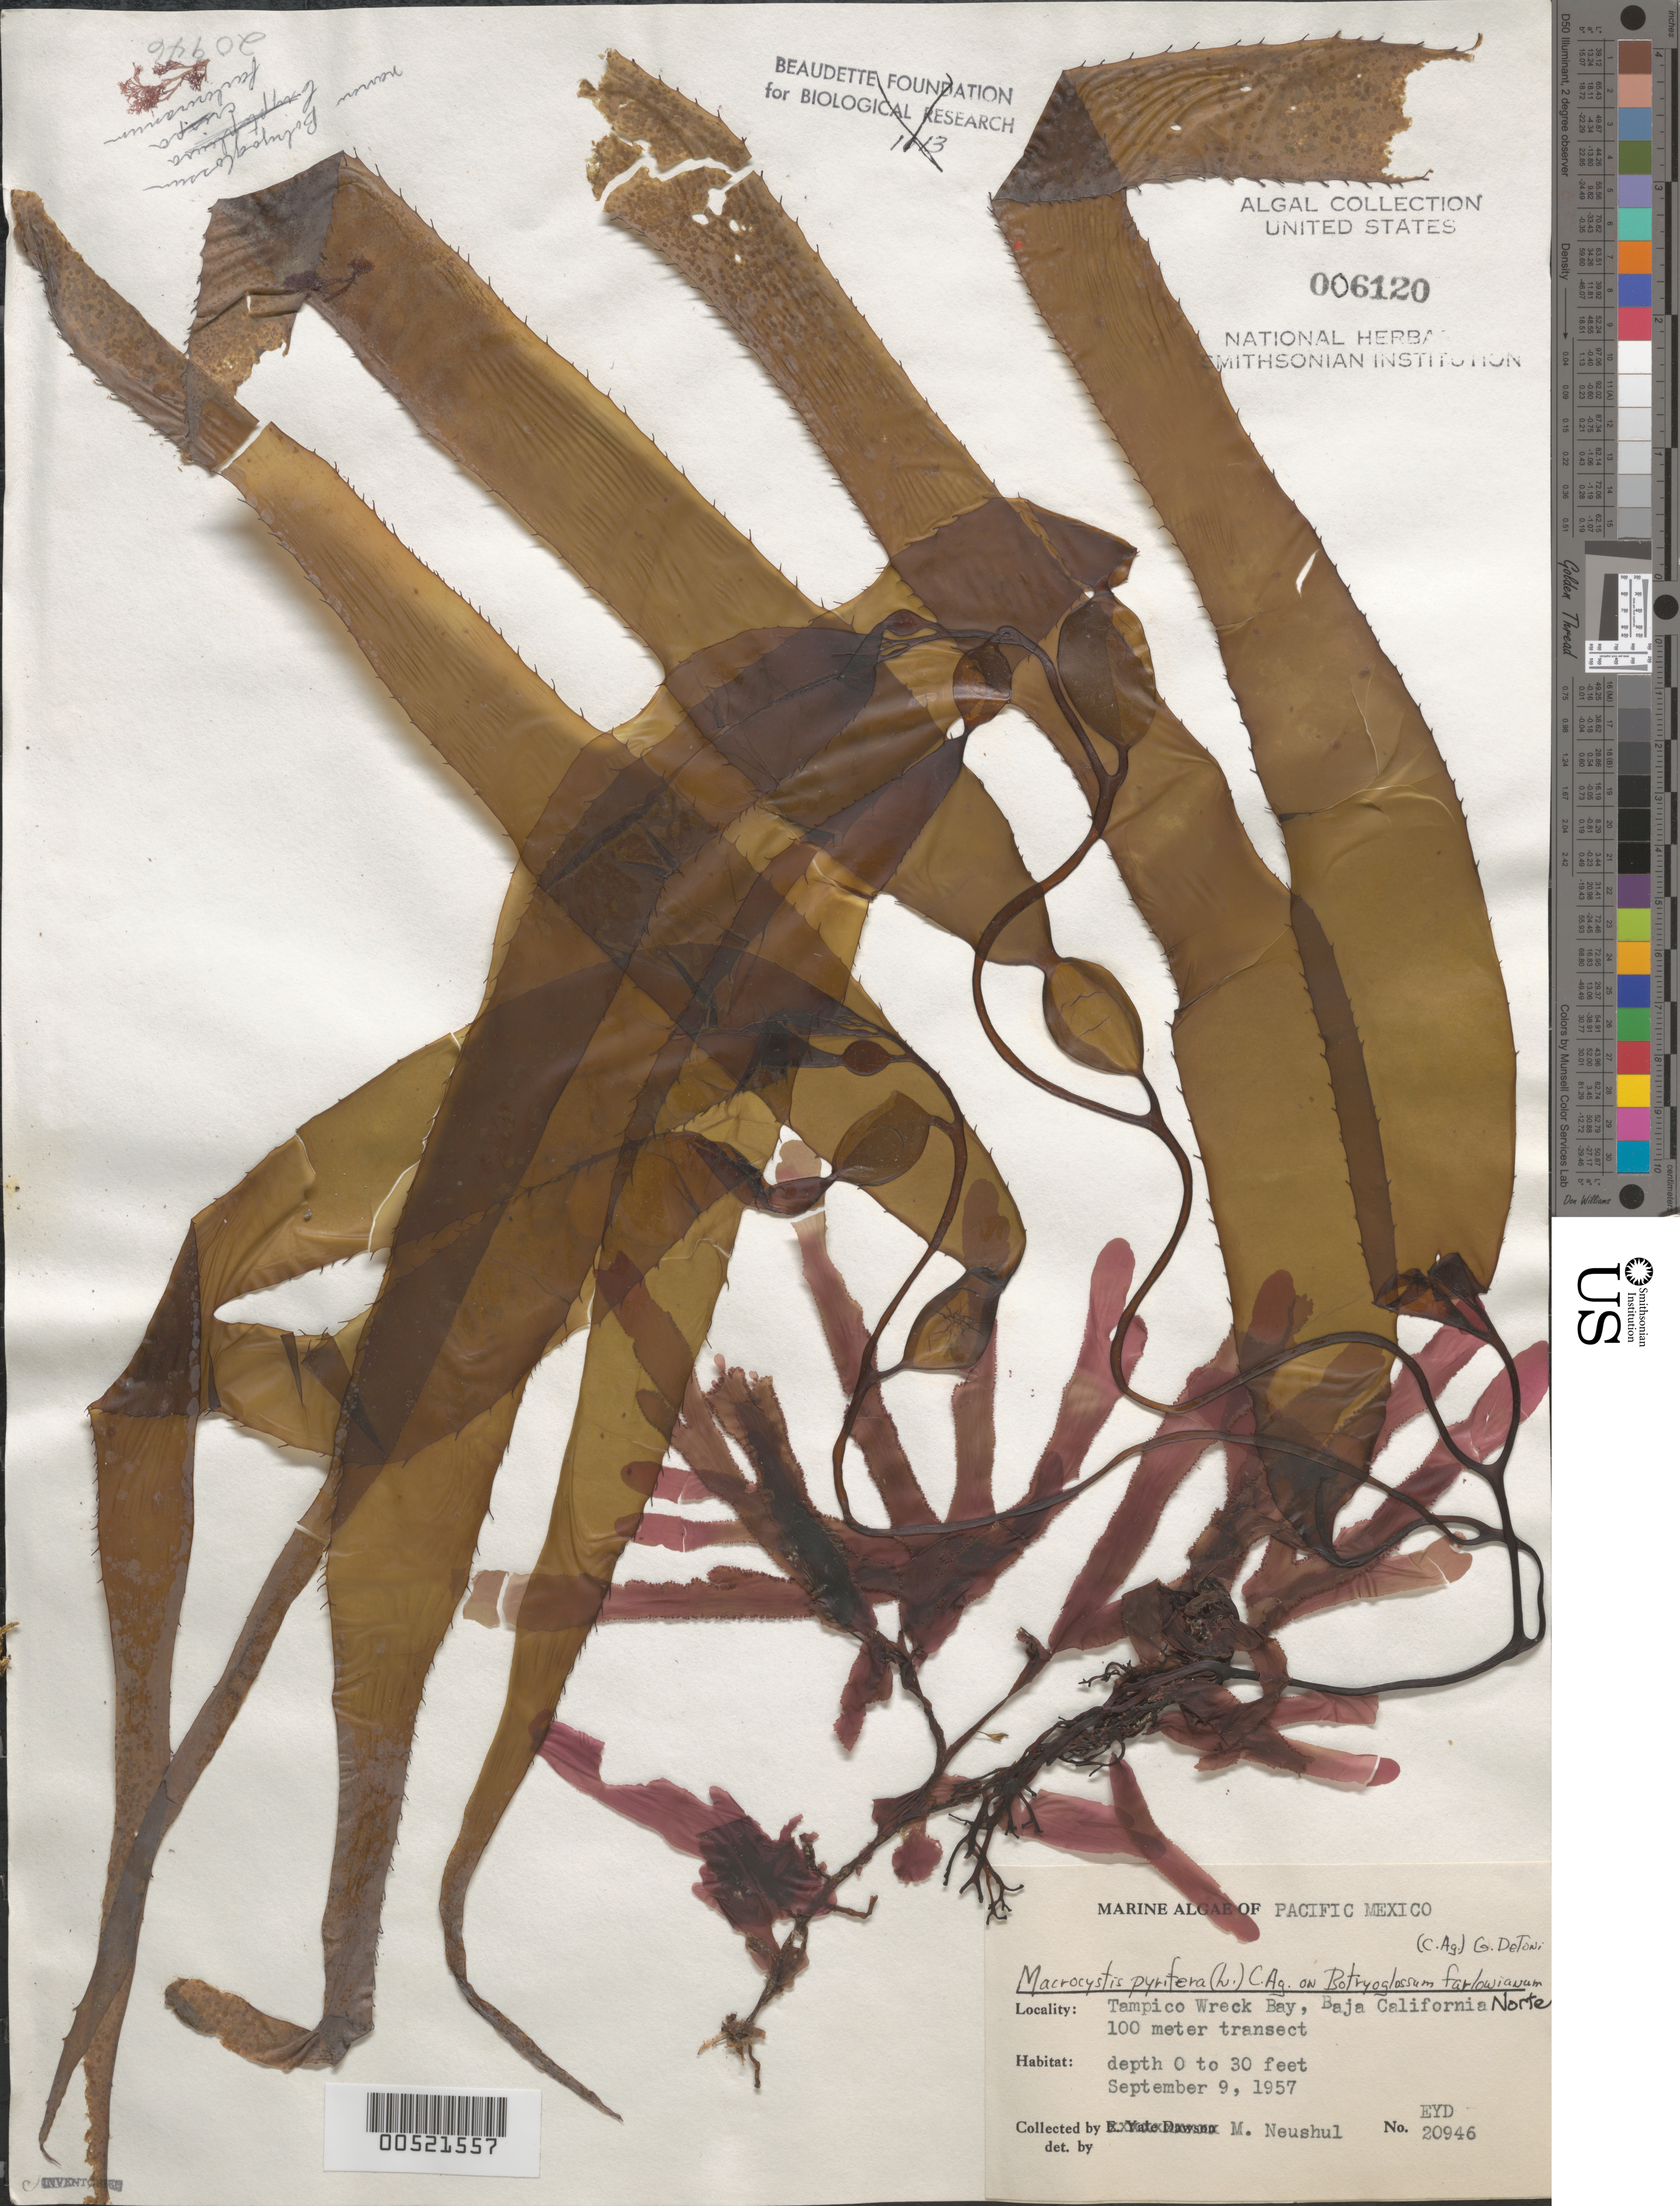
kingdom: Chromista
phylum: Ochrophyta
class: Phaeophyceae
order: Laminariales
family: Laminariaceae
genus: Macrocystis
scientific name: Macrocystis pyrifera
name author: (L.) C. Agardh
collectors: M. Neushul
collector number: EYD 20946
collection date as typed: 09 Sep 1957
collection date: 1957-09-09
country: Mexico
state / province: Baja California Norte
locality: Tampico Wreck Bay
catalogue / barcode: US 6120